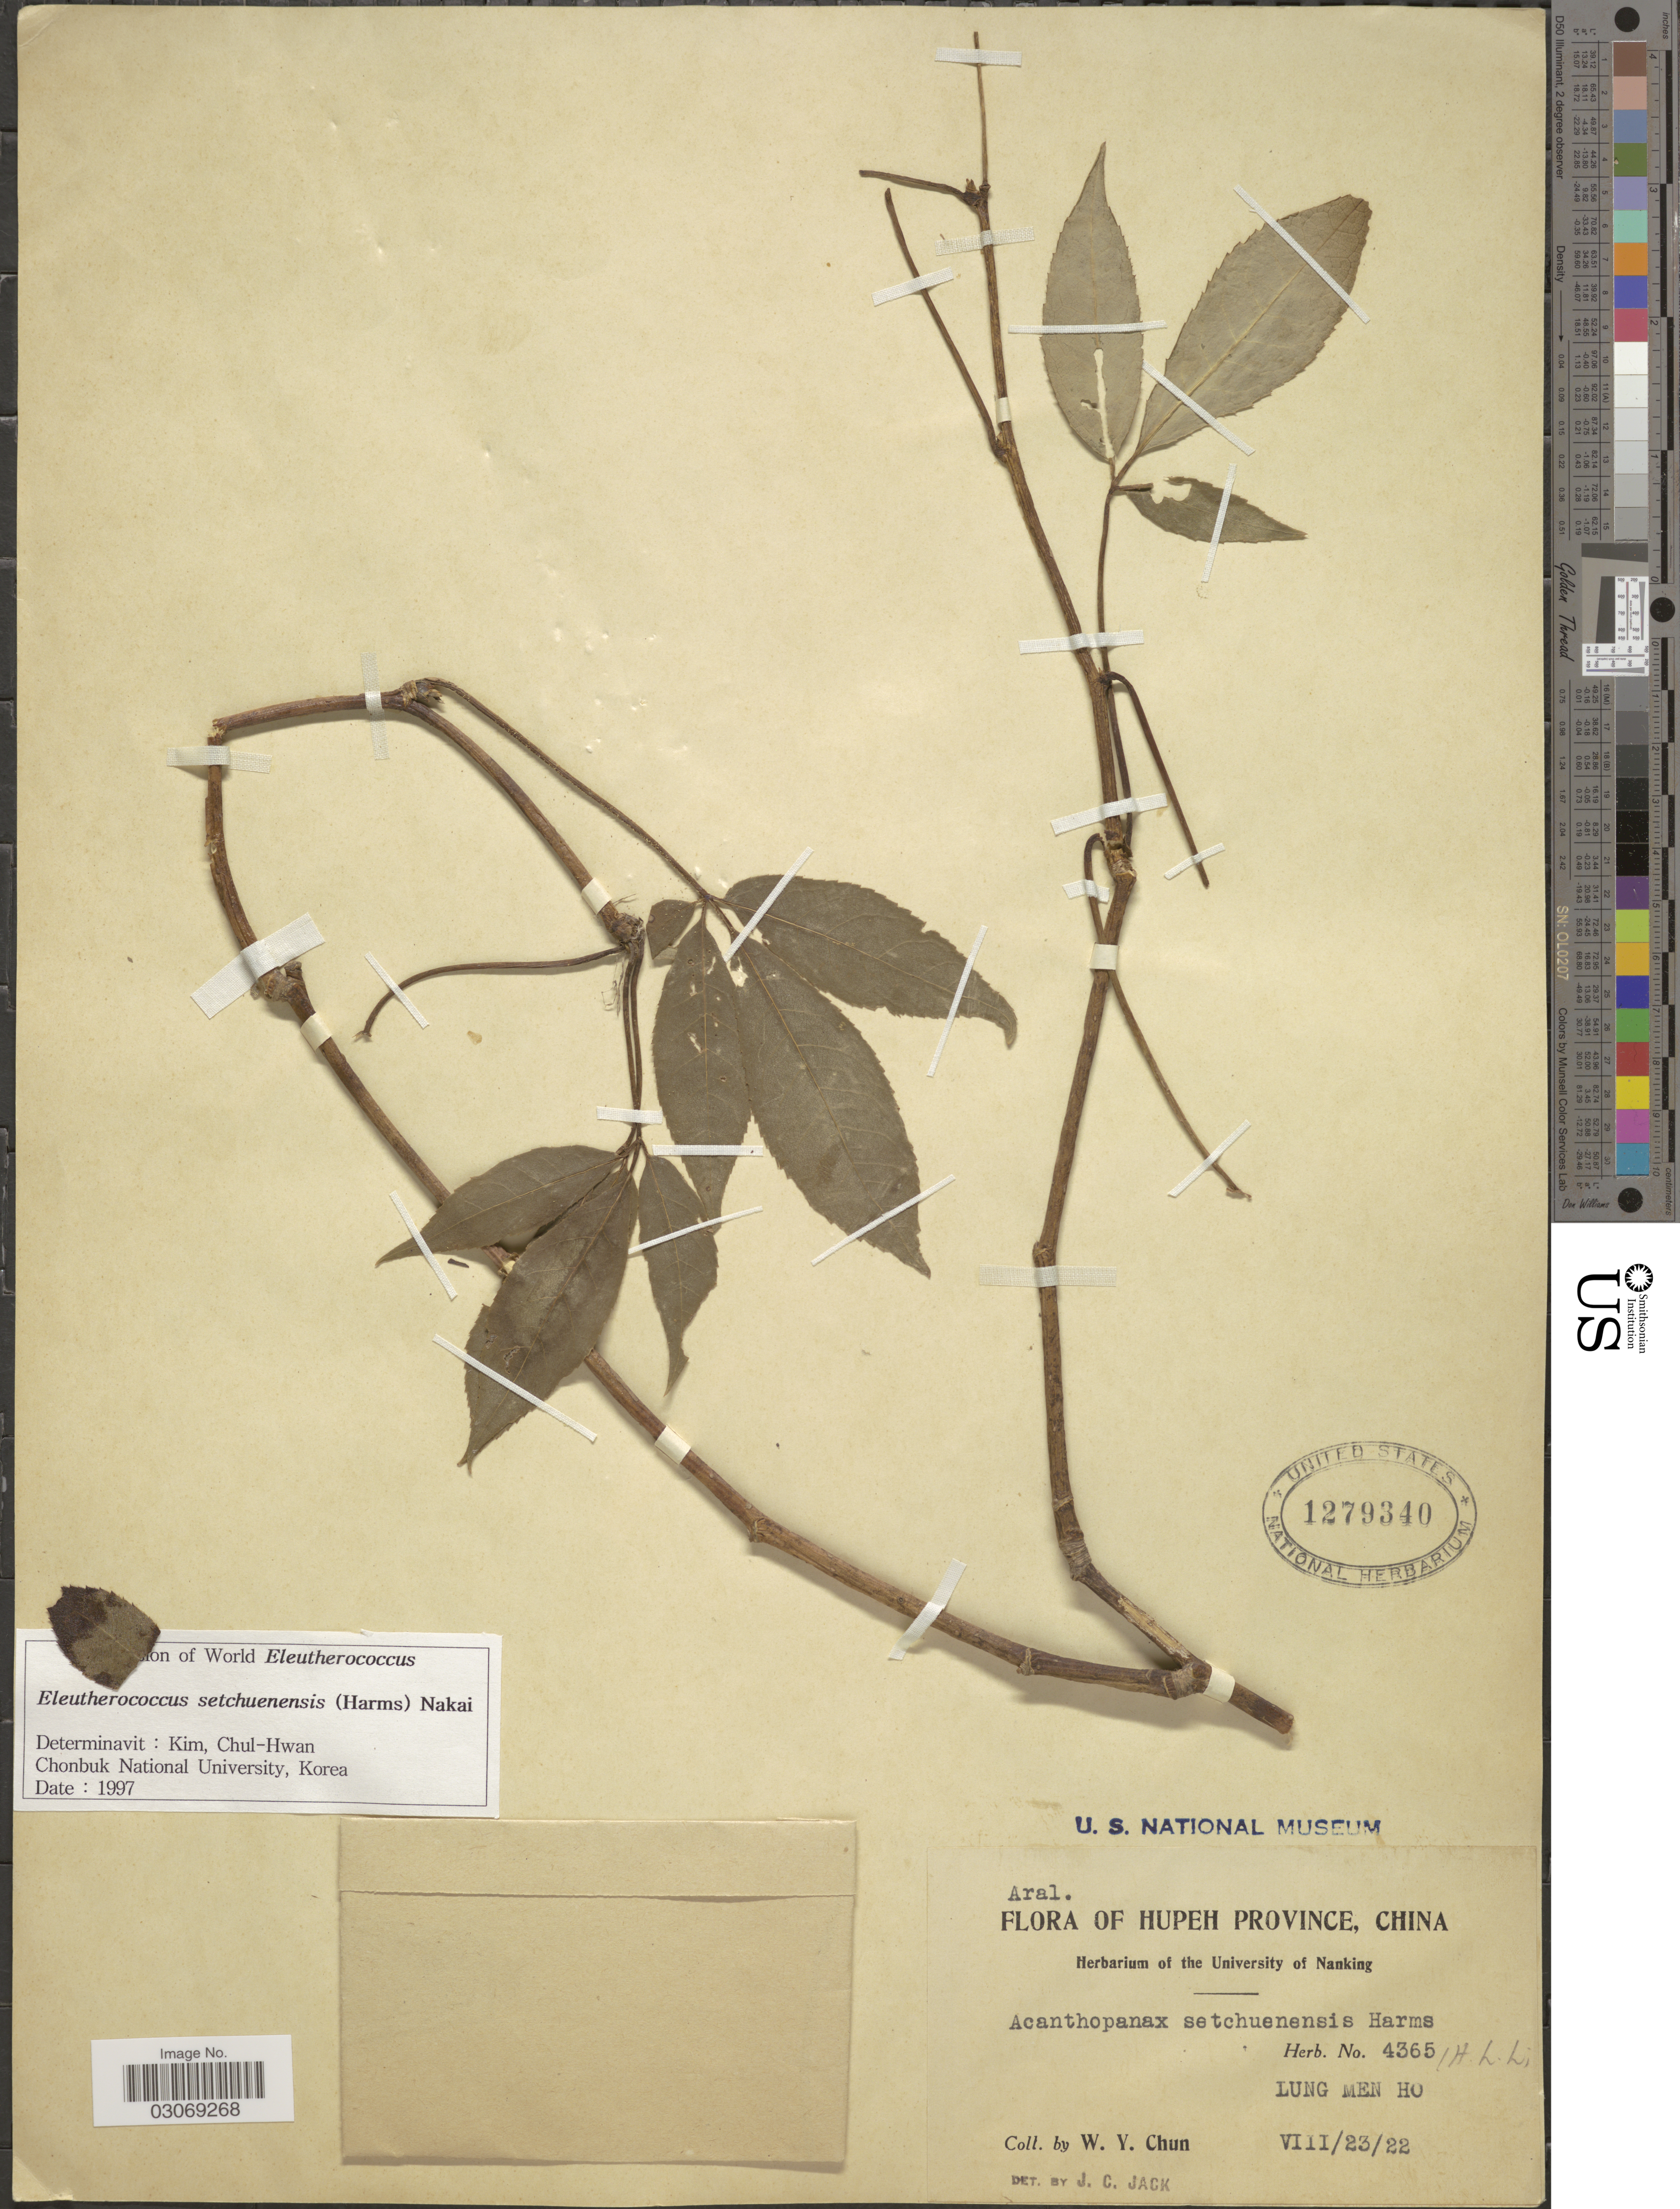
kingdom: Plantae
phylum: Tracheophyta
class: Magnoliopsida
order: Apiales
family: Araliaceae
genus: Eleutherococcus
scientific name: Eleutherococcus setchuenensis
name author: (Harms) Nakai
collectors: W. Y. Chun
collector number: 4365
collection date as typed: Transcribed d/m/y: 23/8/22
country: China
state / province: Hubei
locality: Hupeh Province. Lung Men Ho.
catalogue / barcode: US 1279340